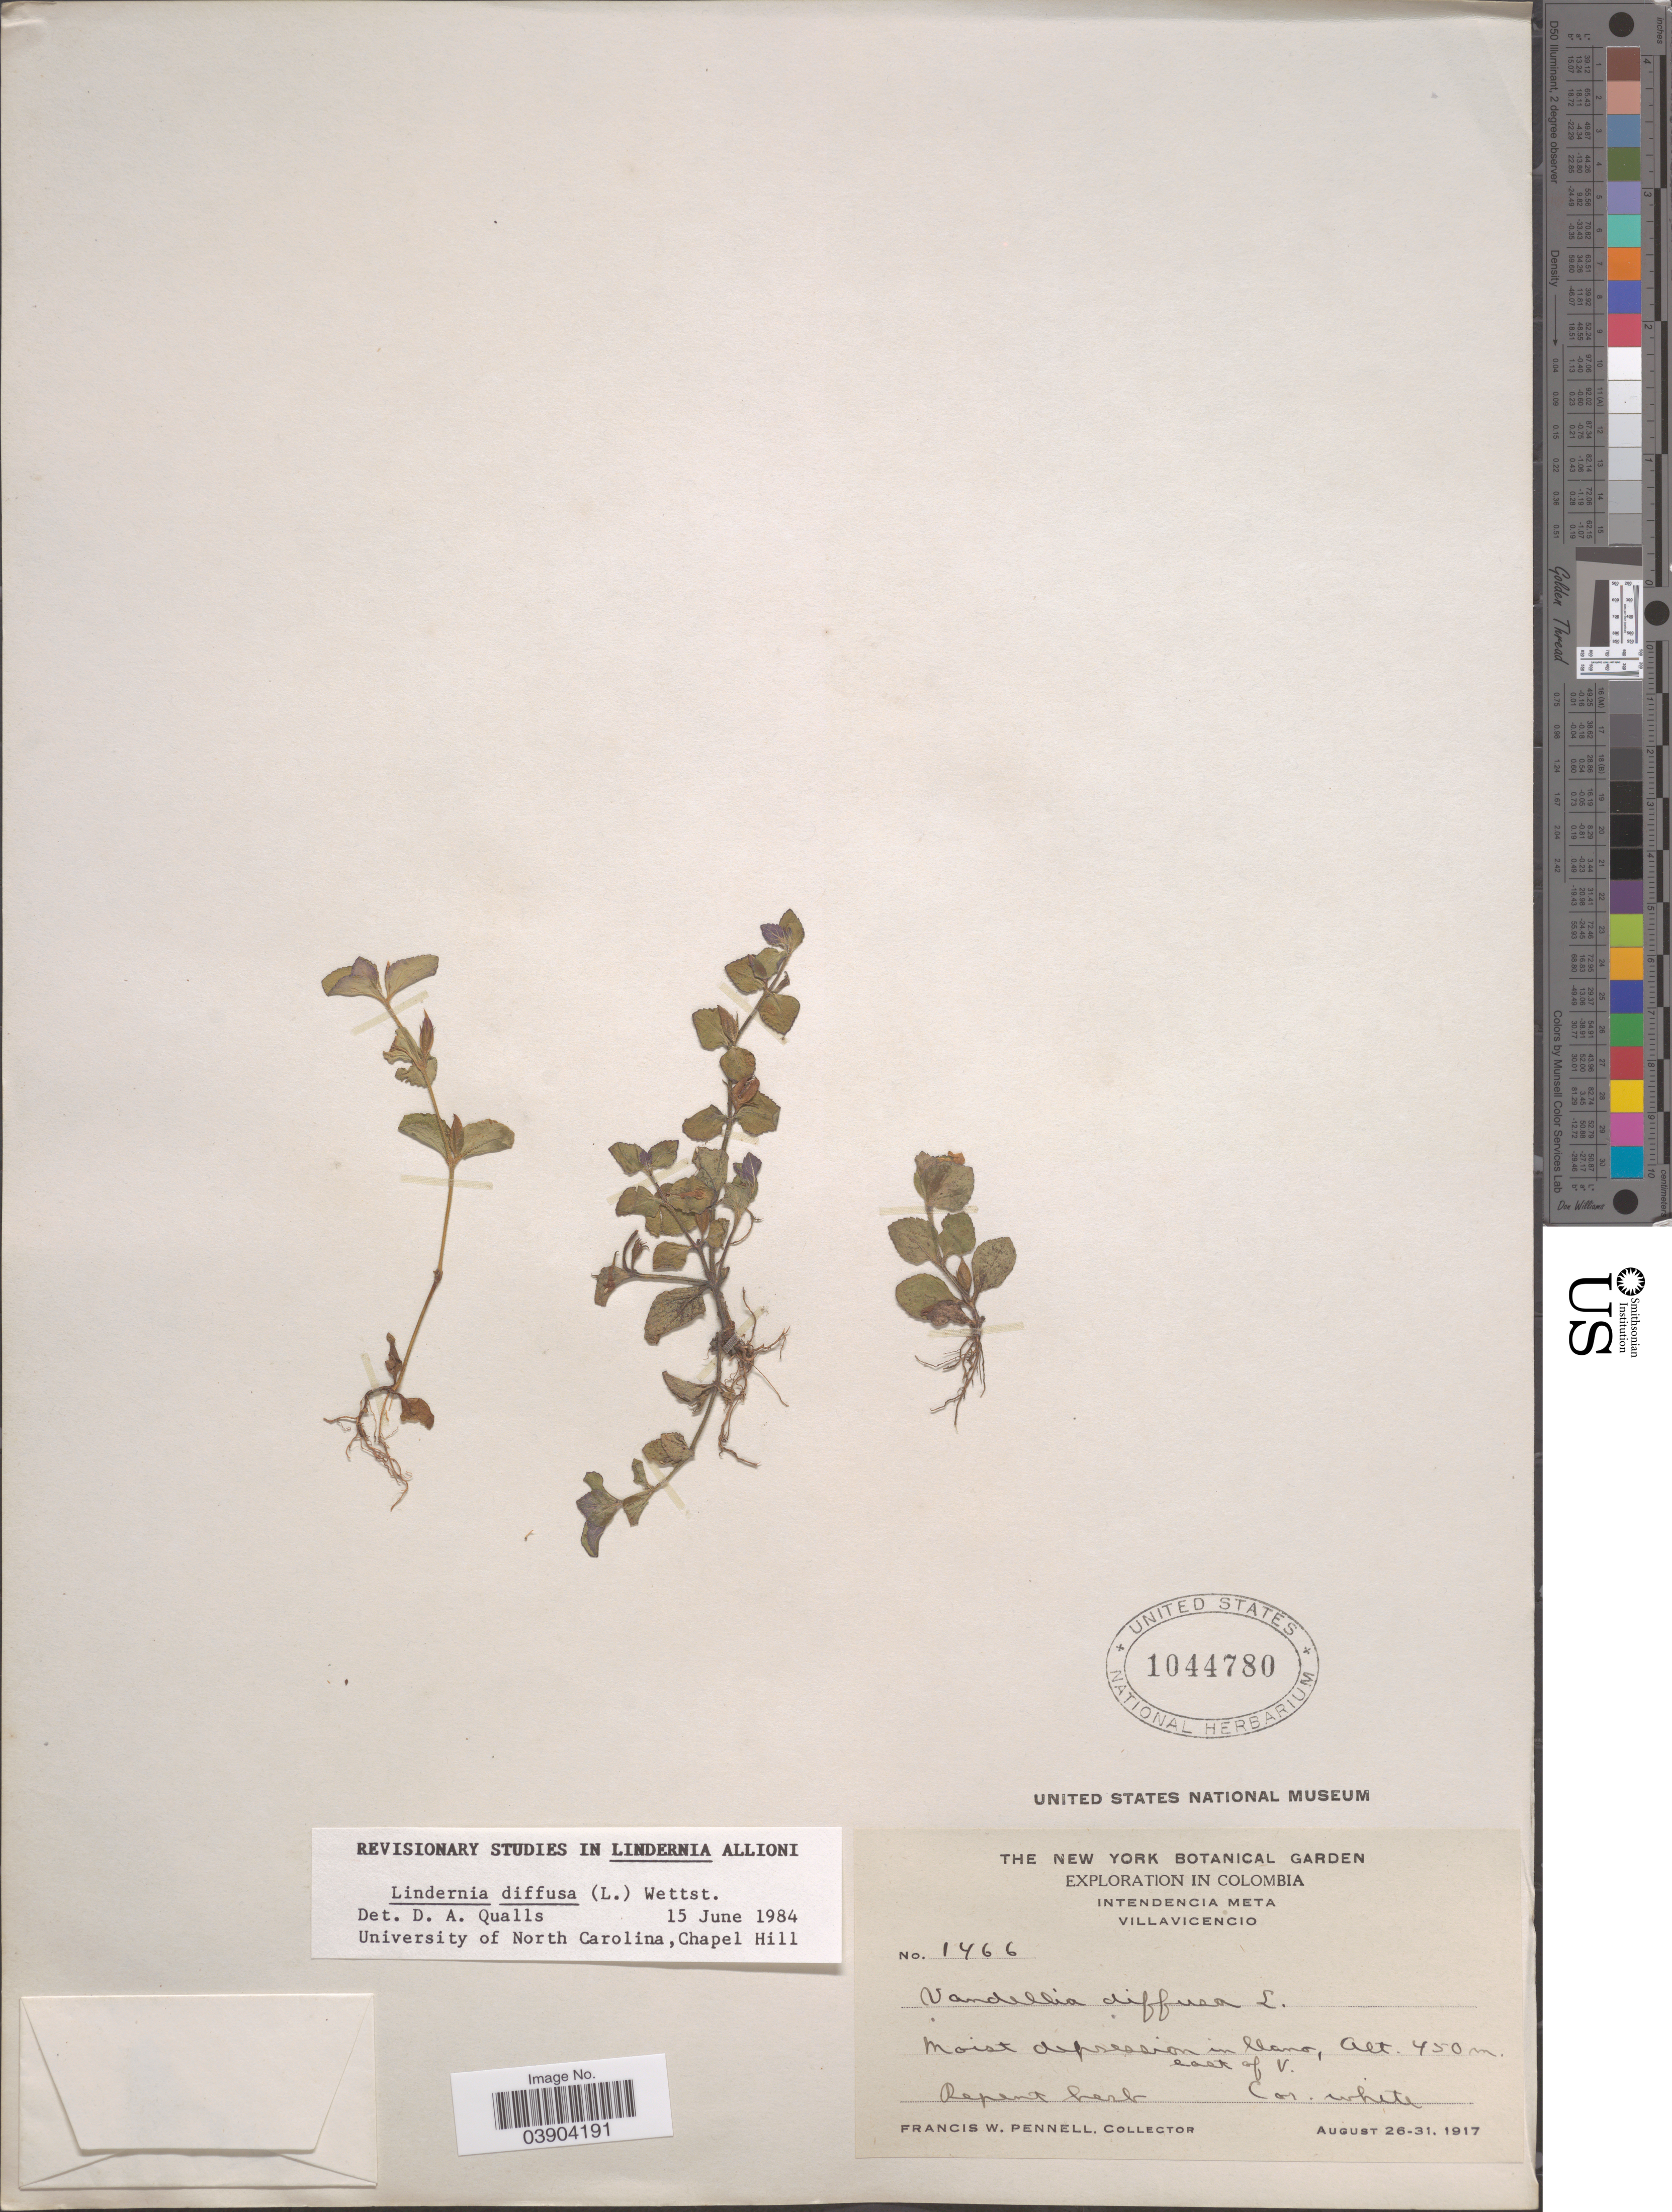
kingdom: Plantae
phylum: Tracheophyta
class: Magnoliopsida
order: Lamiales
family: Linderniaceae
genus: Lindernia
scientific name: Lindernia diffusa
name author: (L.) Wettst.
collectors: F. W. Pennell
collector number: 1466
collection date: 1917-08-26/1917-08-31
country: Colombia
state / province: Meta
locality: Intendencia Meta. Villavicencio. Moist depression in llano, east of V.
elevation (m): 450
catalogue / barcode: US 1044780